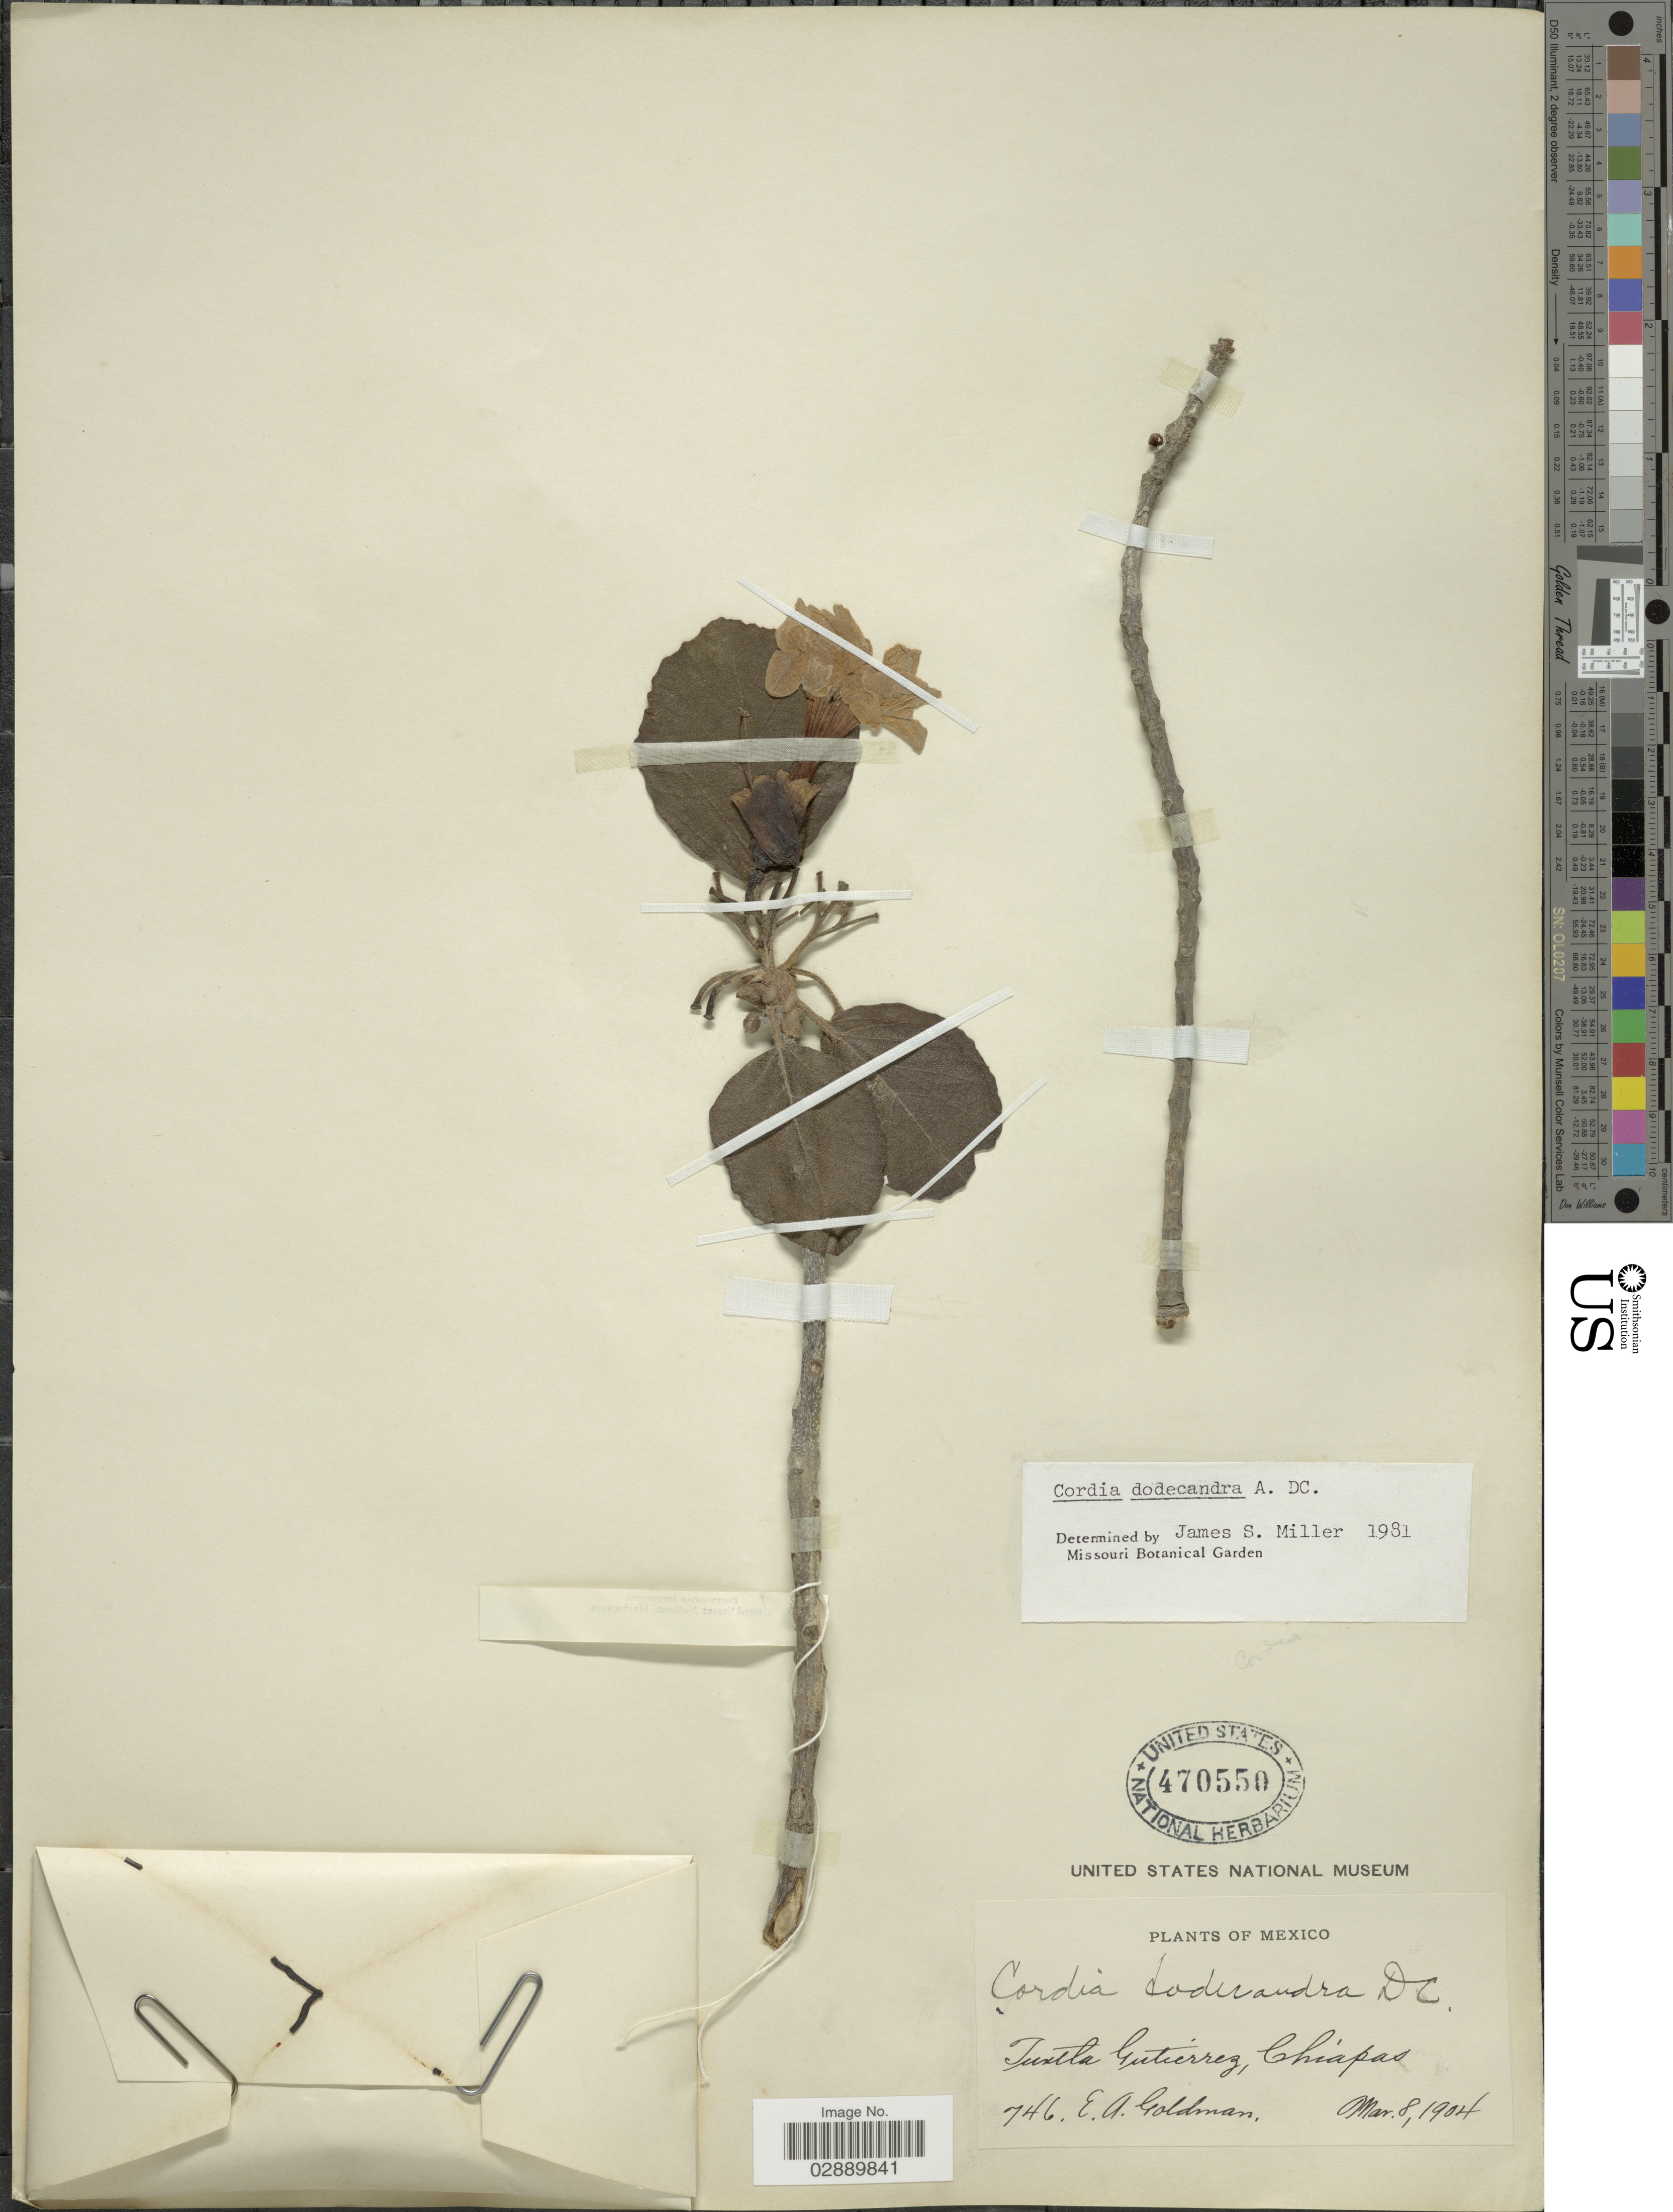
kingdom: Plantae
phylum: Tracheophyta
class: Magnoliopsida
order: Boraginales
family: Cordiaceae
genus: Cordia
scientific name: Cordia dodecandra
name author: A. DC.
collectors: E. A. Goldman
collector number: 746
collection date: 1904-03-08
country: Mexico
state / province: Chiapas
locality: Tuxtla Gutierrez.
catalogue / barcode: US 470550